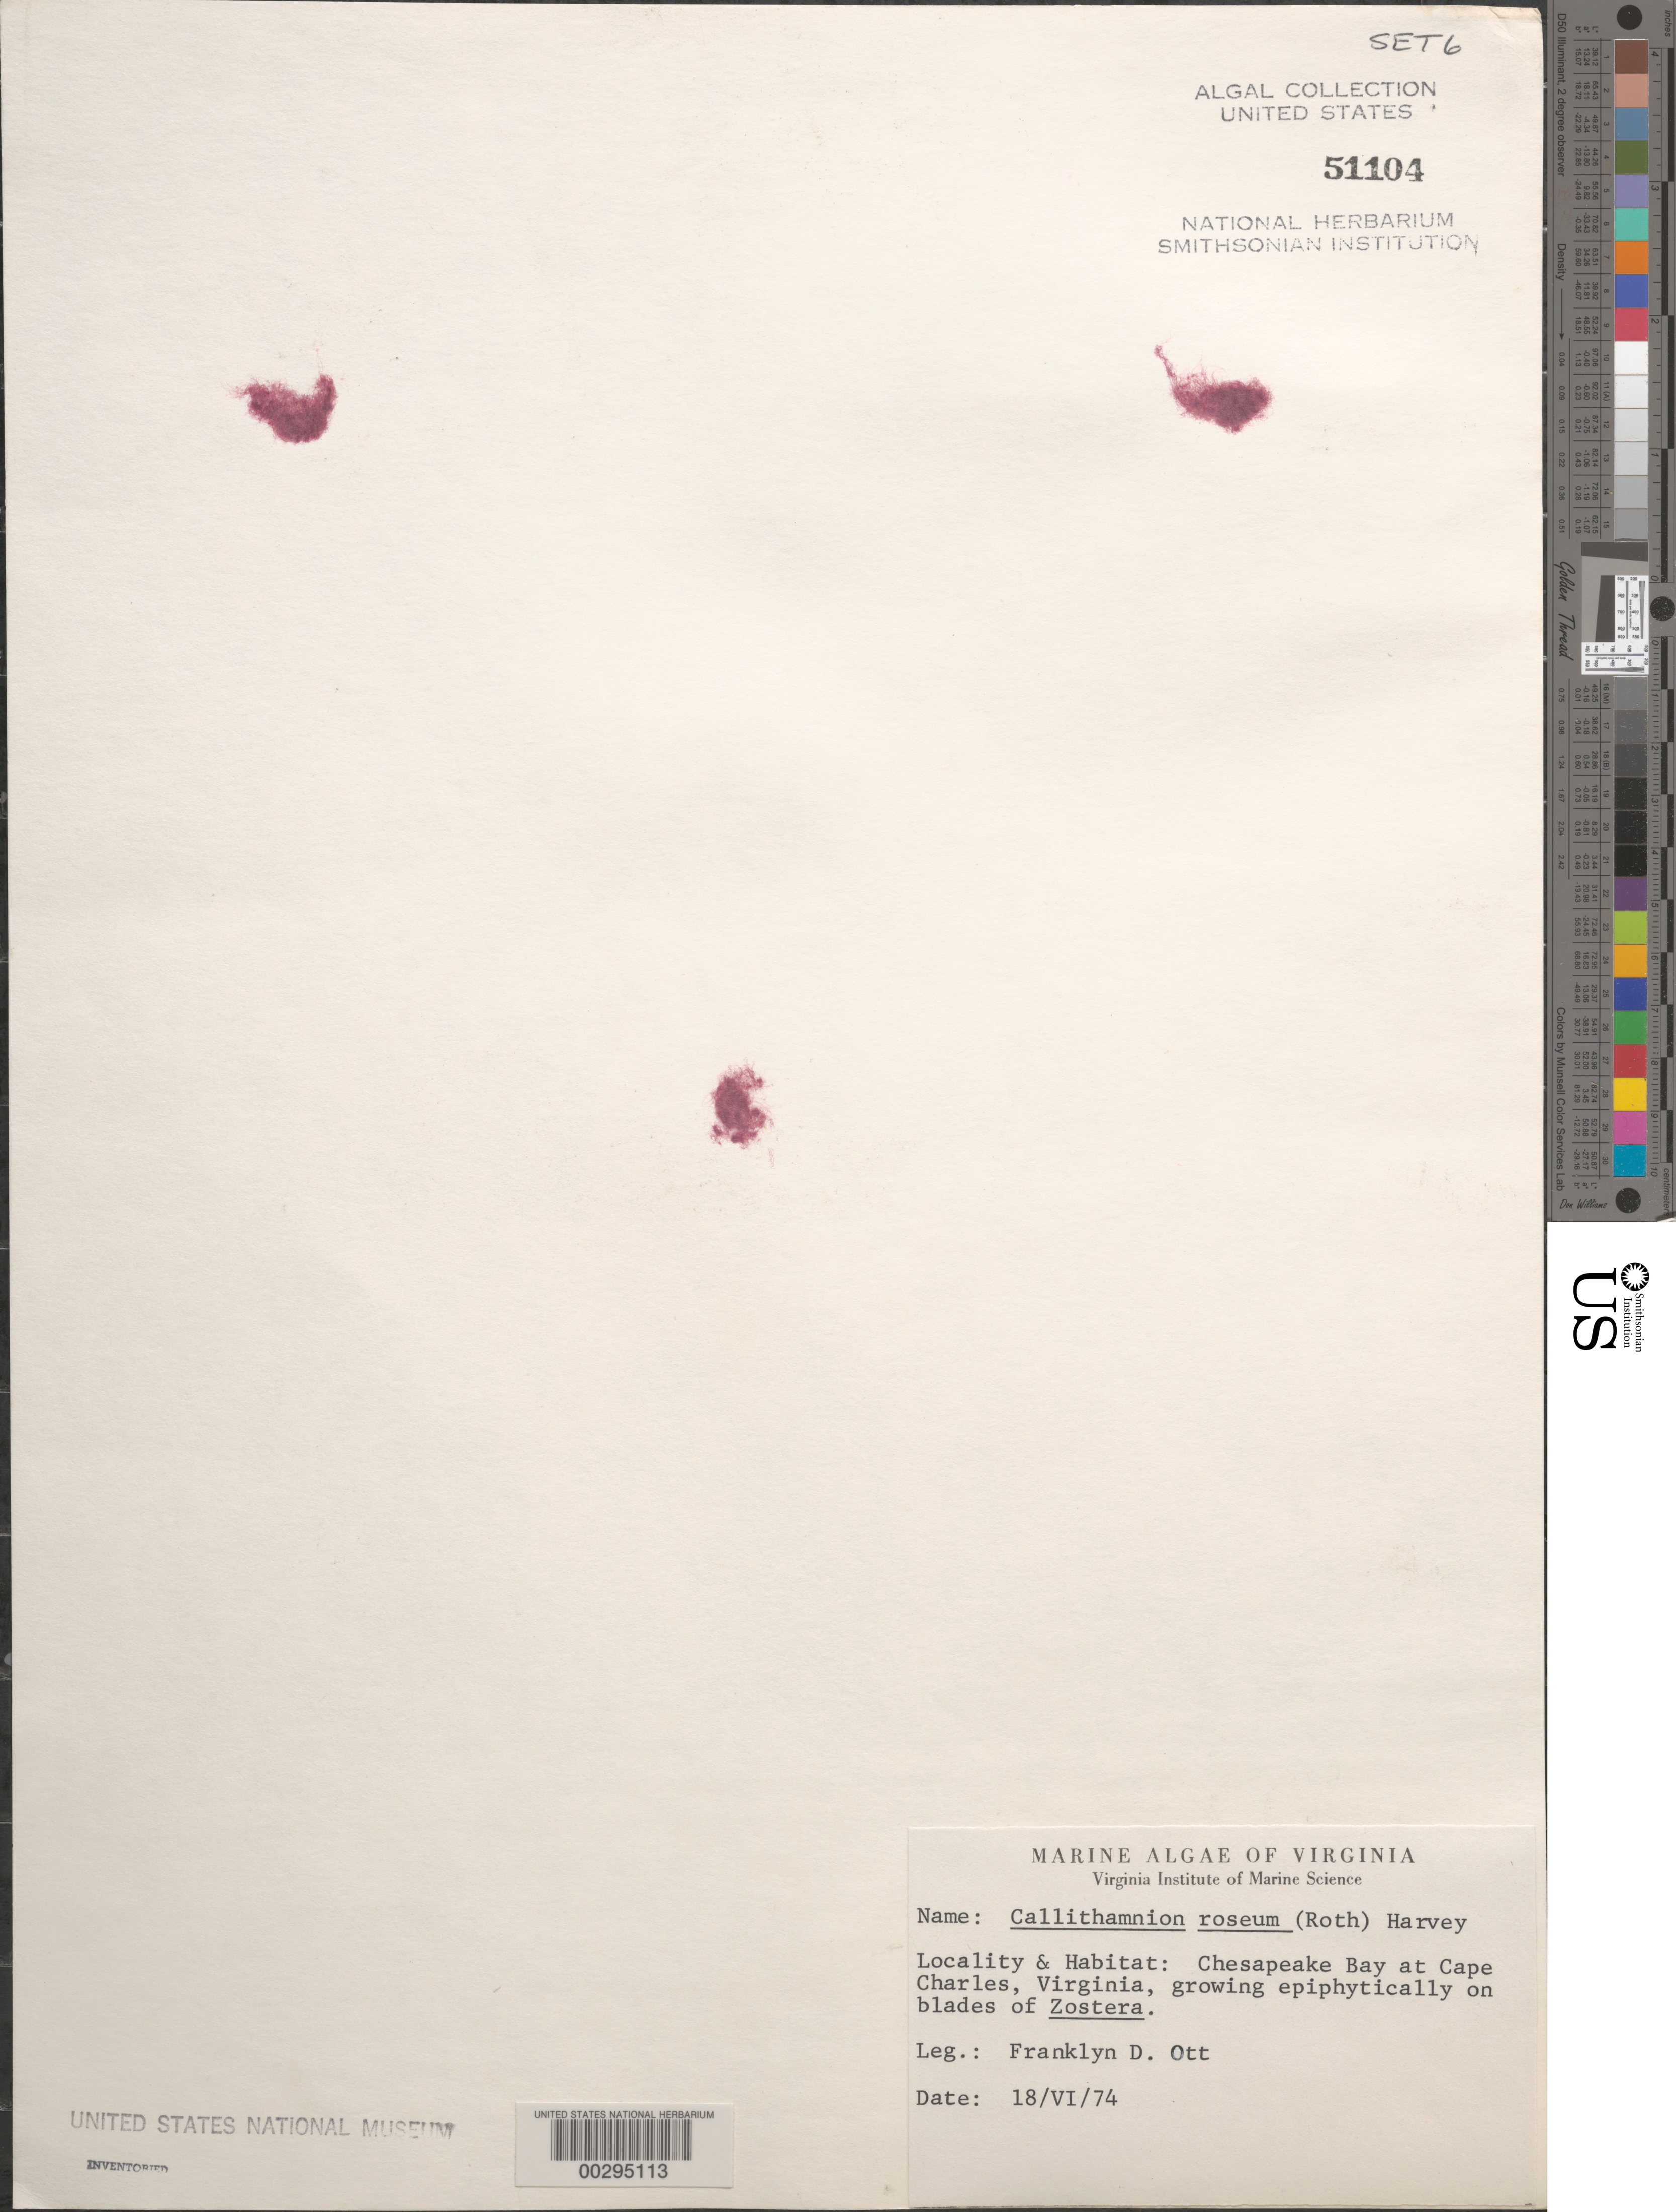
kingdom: Plantae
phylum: Rhodophyta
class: Florideophyceae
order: Ceramiales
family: Callithamniaceae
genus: Gaillona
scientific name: Gaillona rosea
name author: (Roth) A. Athanasiadis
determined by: Algae name updating Project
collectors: F. Ott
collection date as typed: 18 Jun 1974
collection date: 1974-06-18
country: United States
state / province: Virginia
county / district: Northampton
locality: Chesapeake Bay at Cape Charles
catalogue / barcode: US 51104